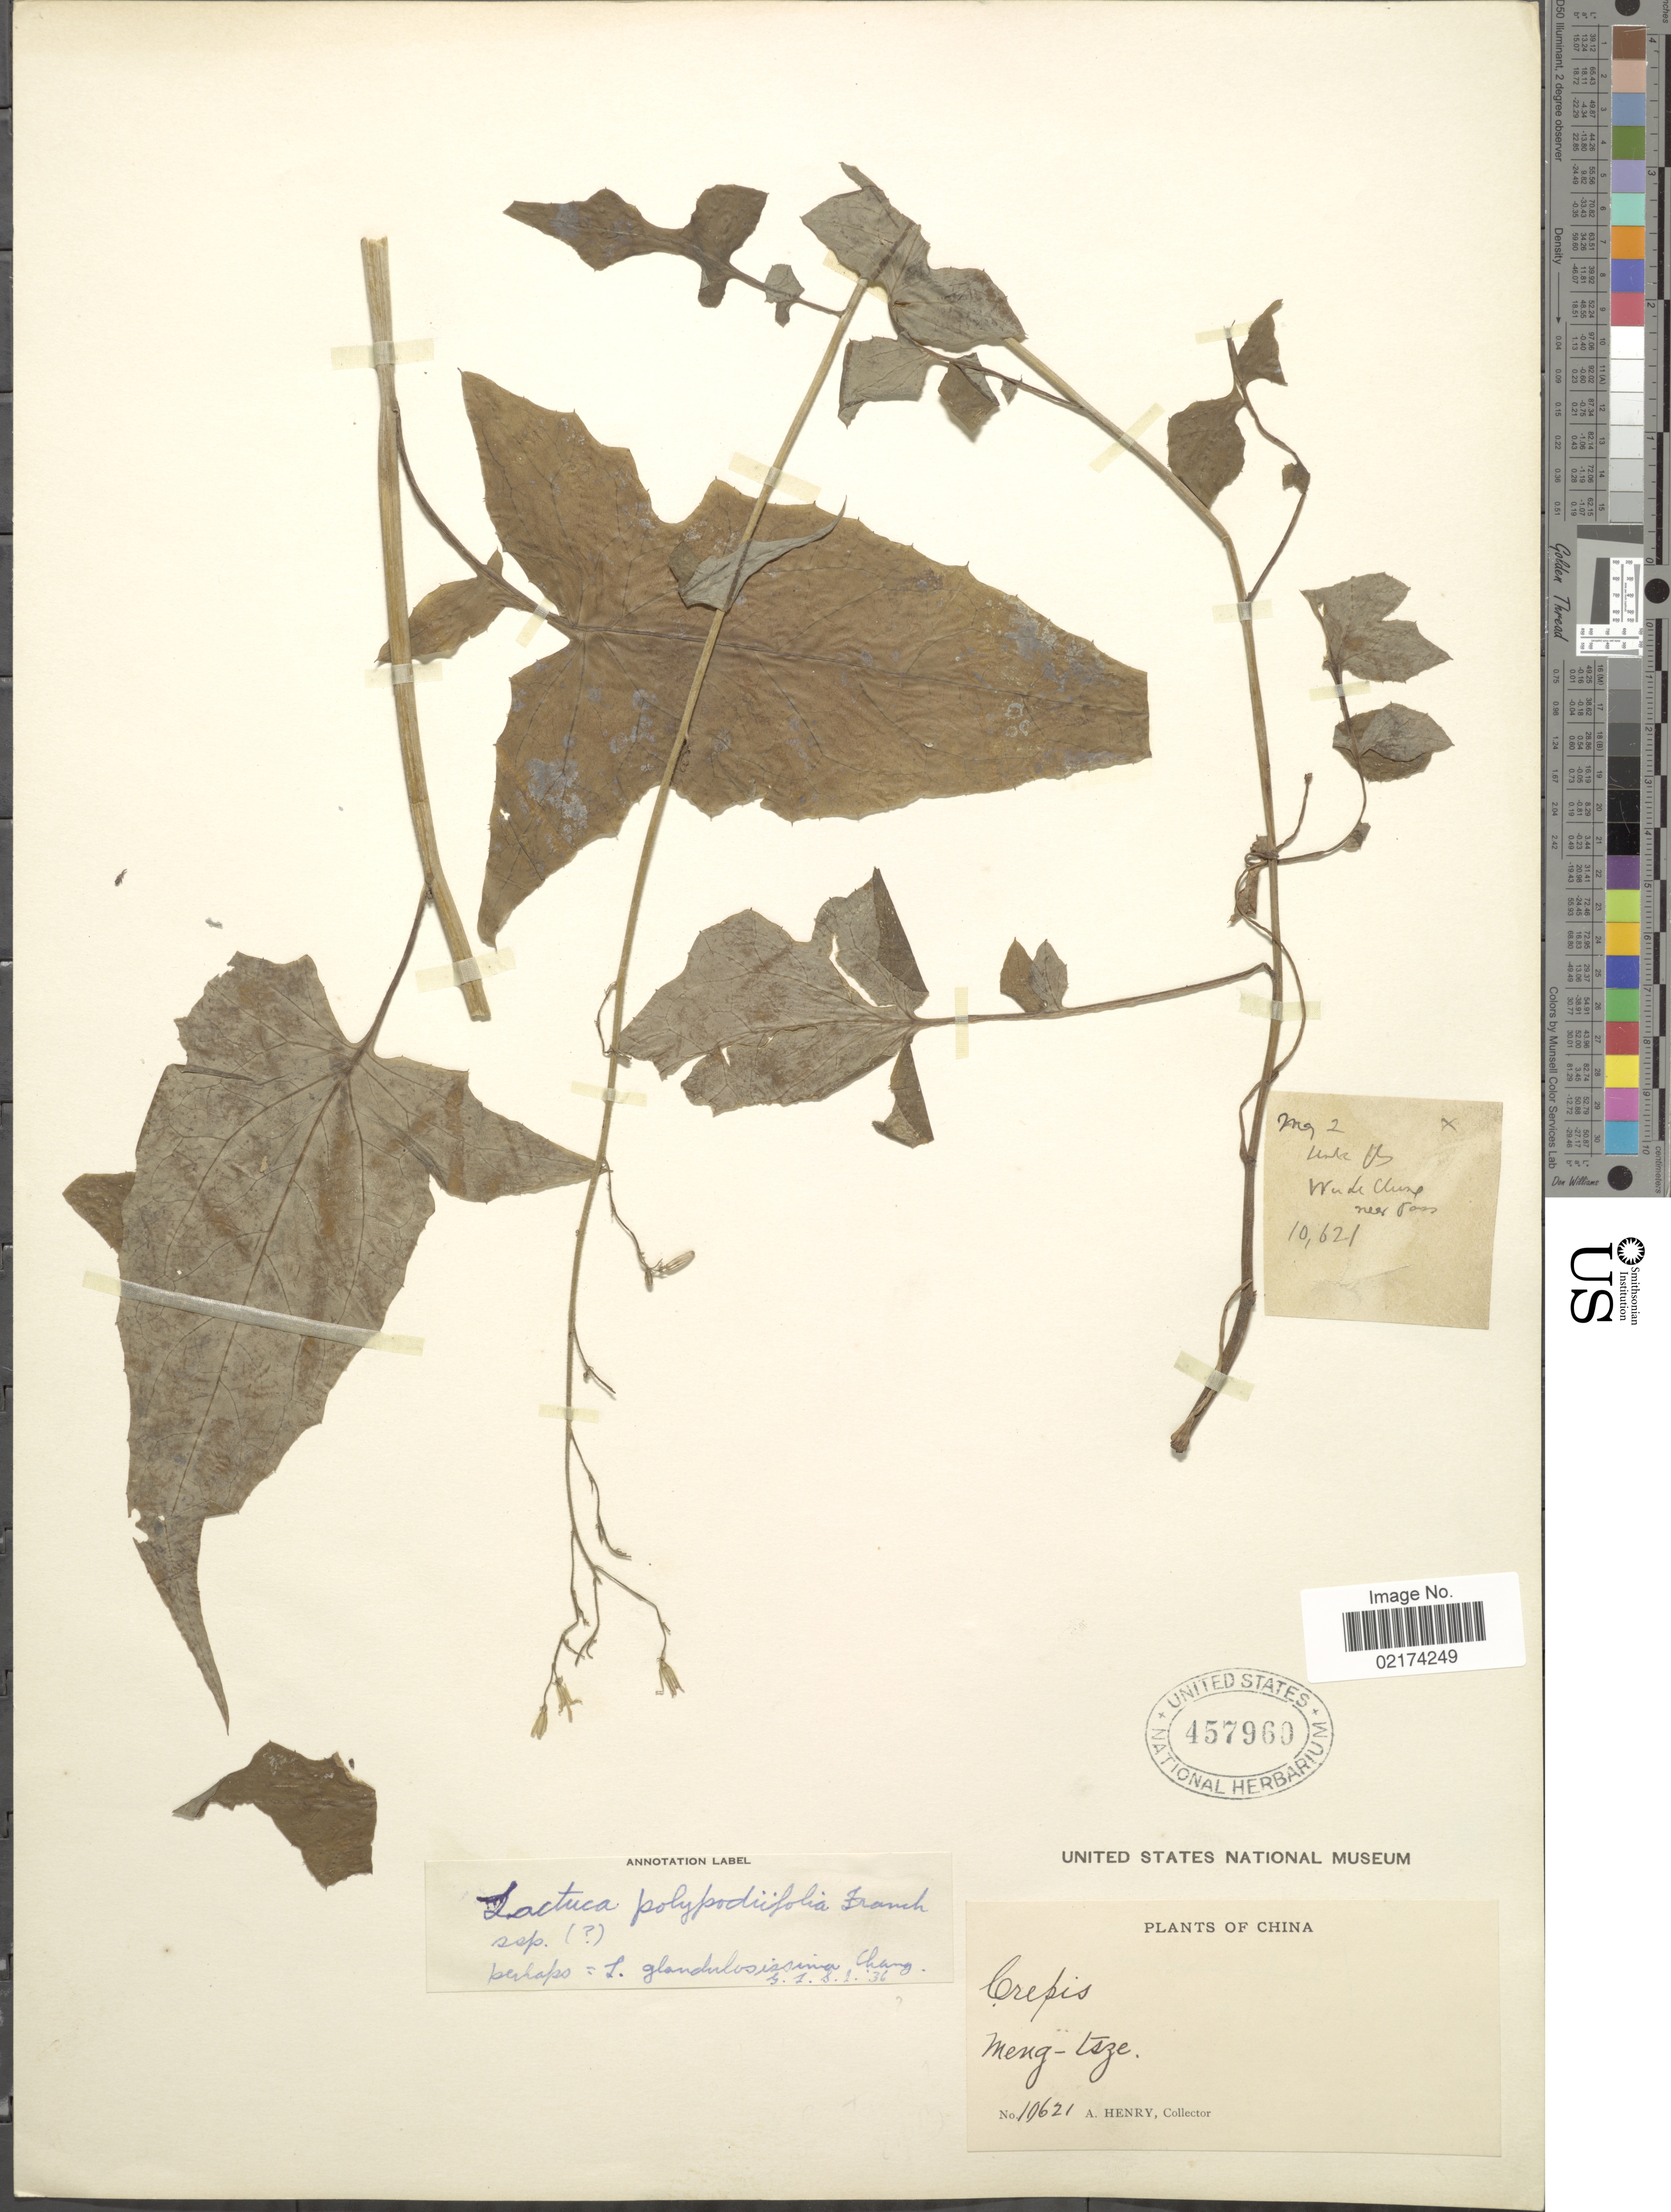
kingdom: Plantae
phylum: Tracheophyta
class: Magnoliopsida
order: Asterales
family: Asteraceae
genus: Paraprenanthes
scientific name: Paraprenanthes polypodiifolia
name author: (Franch.) C. Shih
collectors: A. Henry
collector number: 10621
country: China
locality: Meng-tsze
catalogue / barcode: US 457960